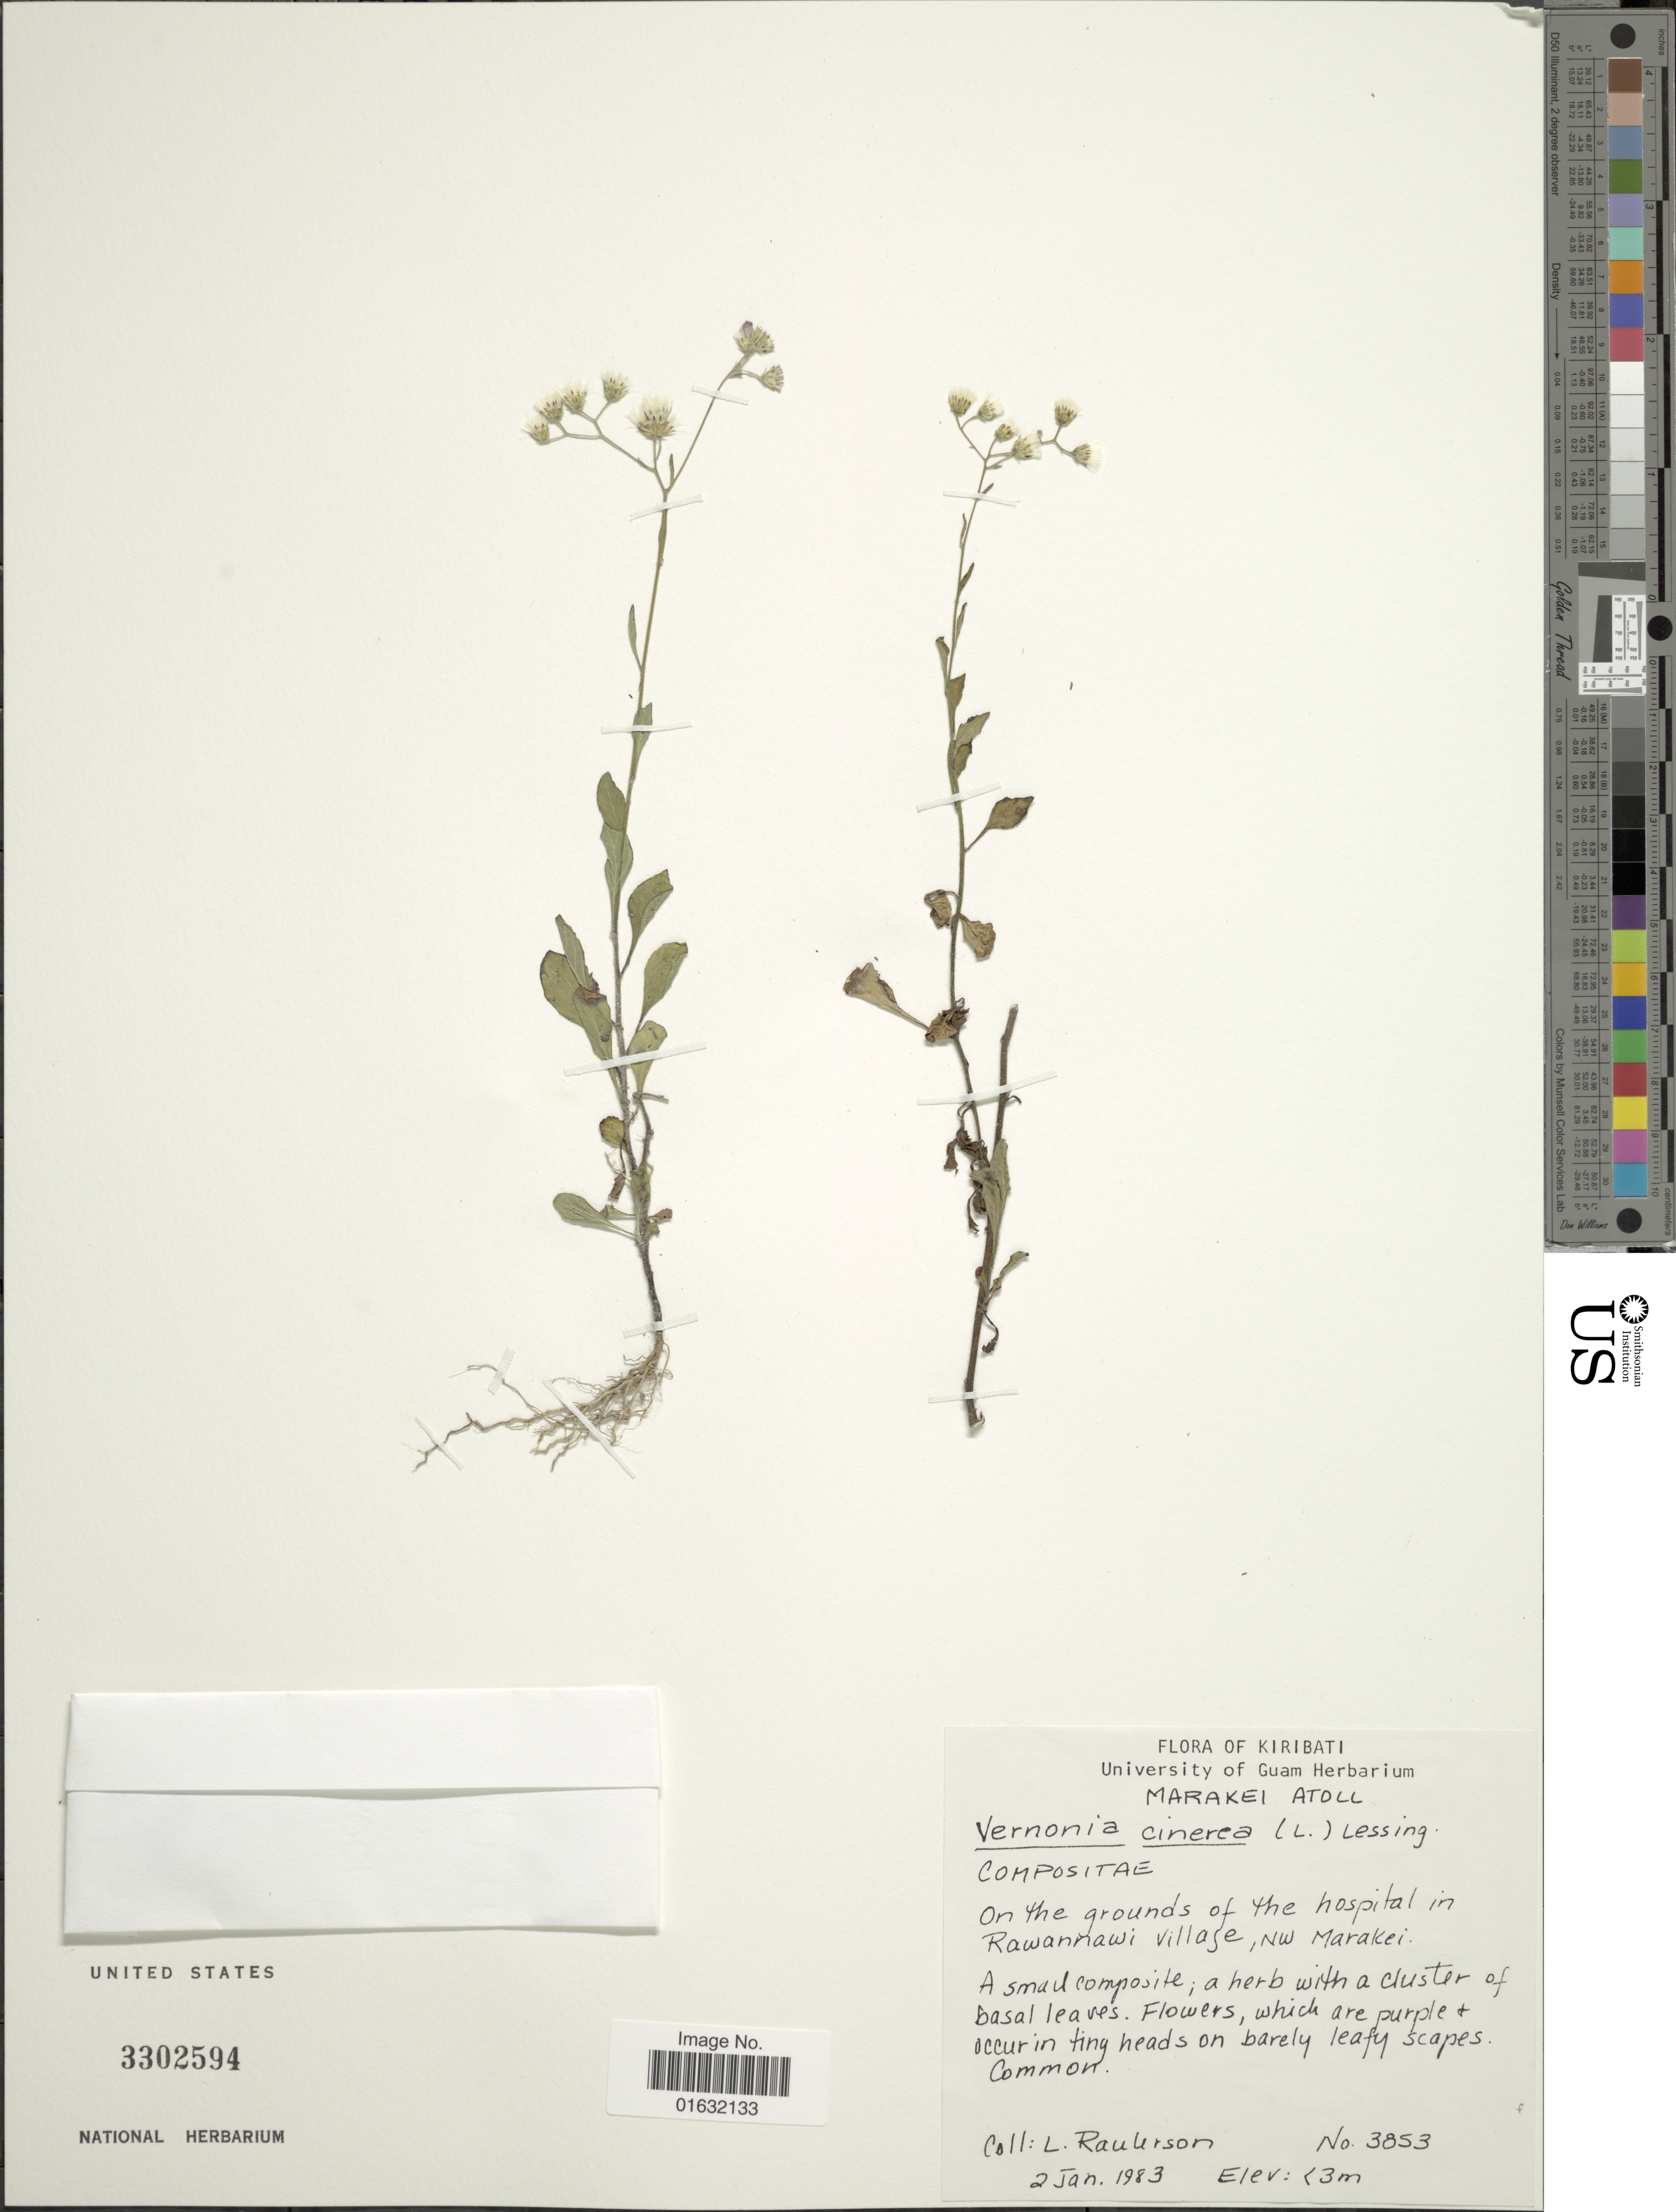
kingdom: Plantae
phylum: Tracheophyta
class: Magnoliopsida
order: Asterales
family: Asteraceae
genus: Cyanthillium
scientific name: Cyanthillium cinereum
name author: (L.) H. Rob.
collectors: L. Raulerson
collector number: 3853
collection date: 1983-01-02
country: Kiribati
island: Marakei Atoll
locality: Kiribati, Marakei Atoll, on the grounds of the hospital in Rawannawi village, nw Marakei.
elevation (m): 3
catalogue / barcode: US 3302594